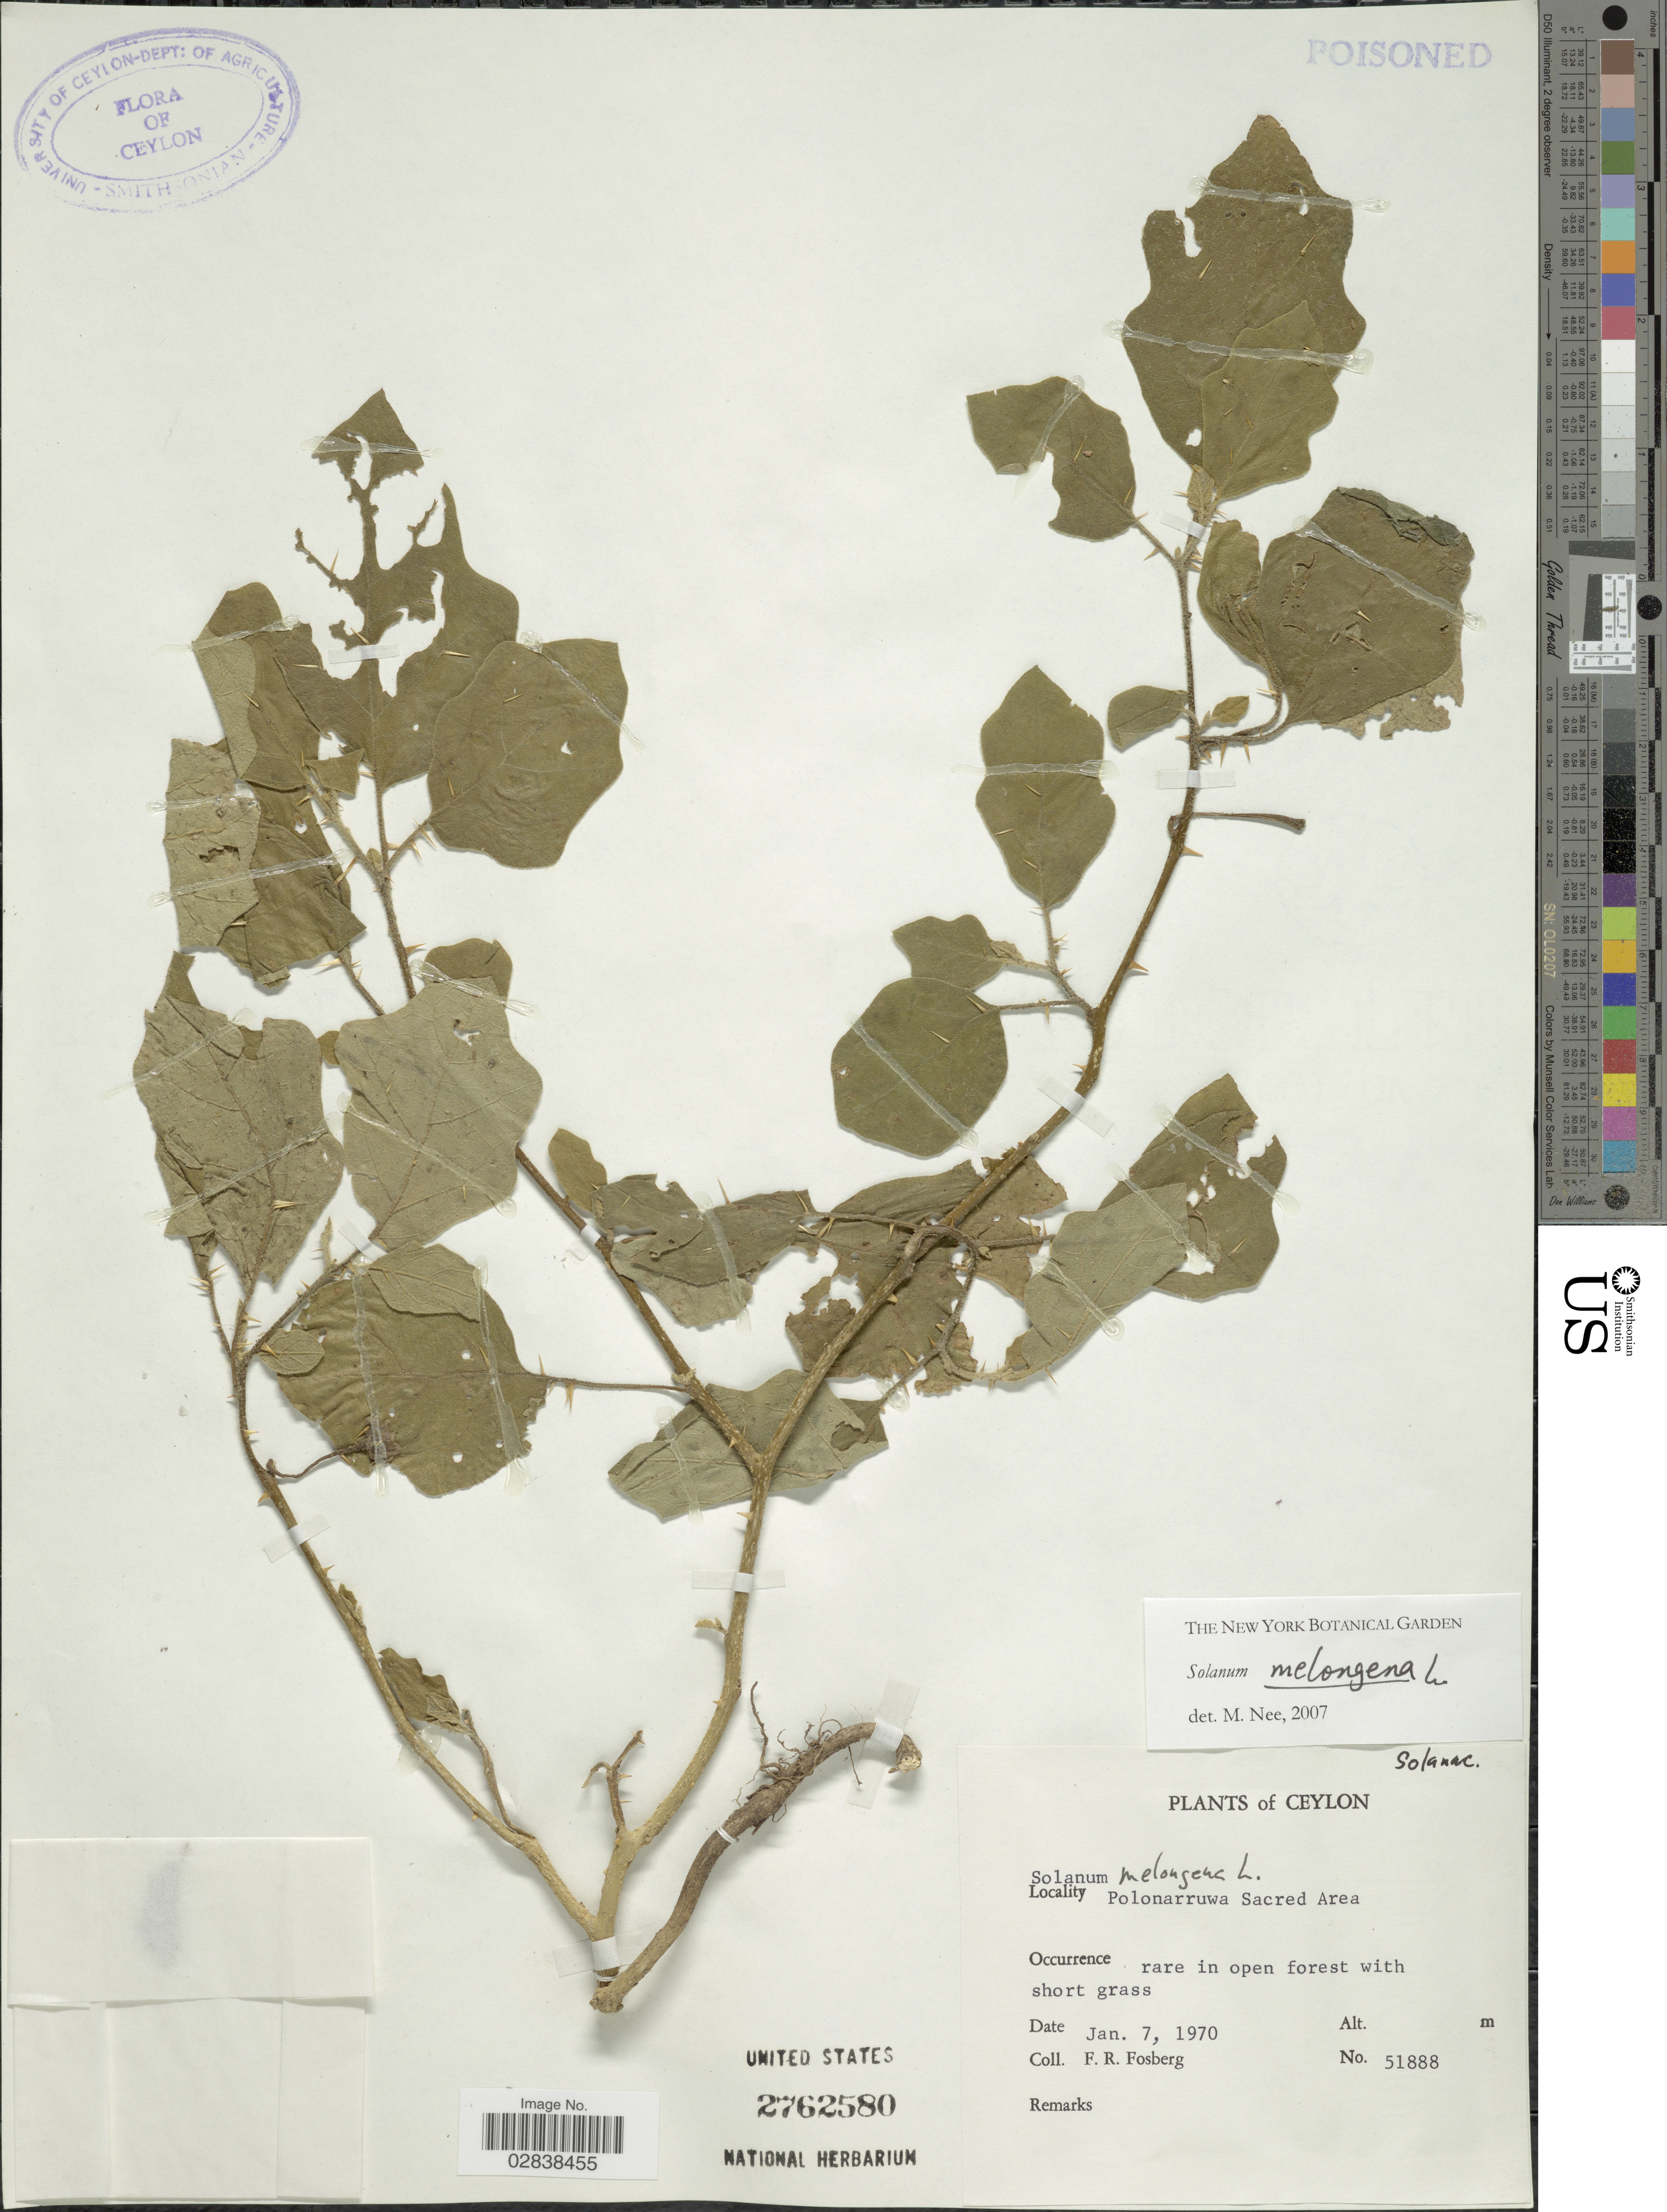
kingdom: Plantae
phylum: Tracheophyta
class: Magnoliopsida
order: Solanales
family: Solanaceae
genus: Solanum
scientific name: Solanum melongena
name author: L.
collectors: F. R. Fosberg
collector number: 51888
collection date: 1970-01-07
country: Sri Lanka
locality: Ceylon, Polonarruwa Sacred Area.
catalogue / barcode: US 2762580